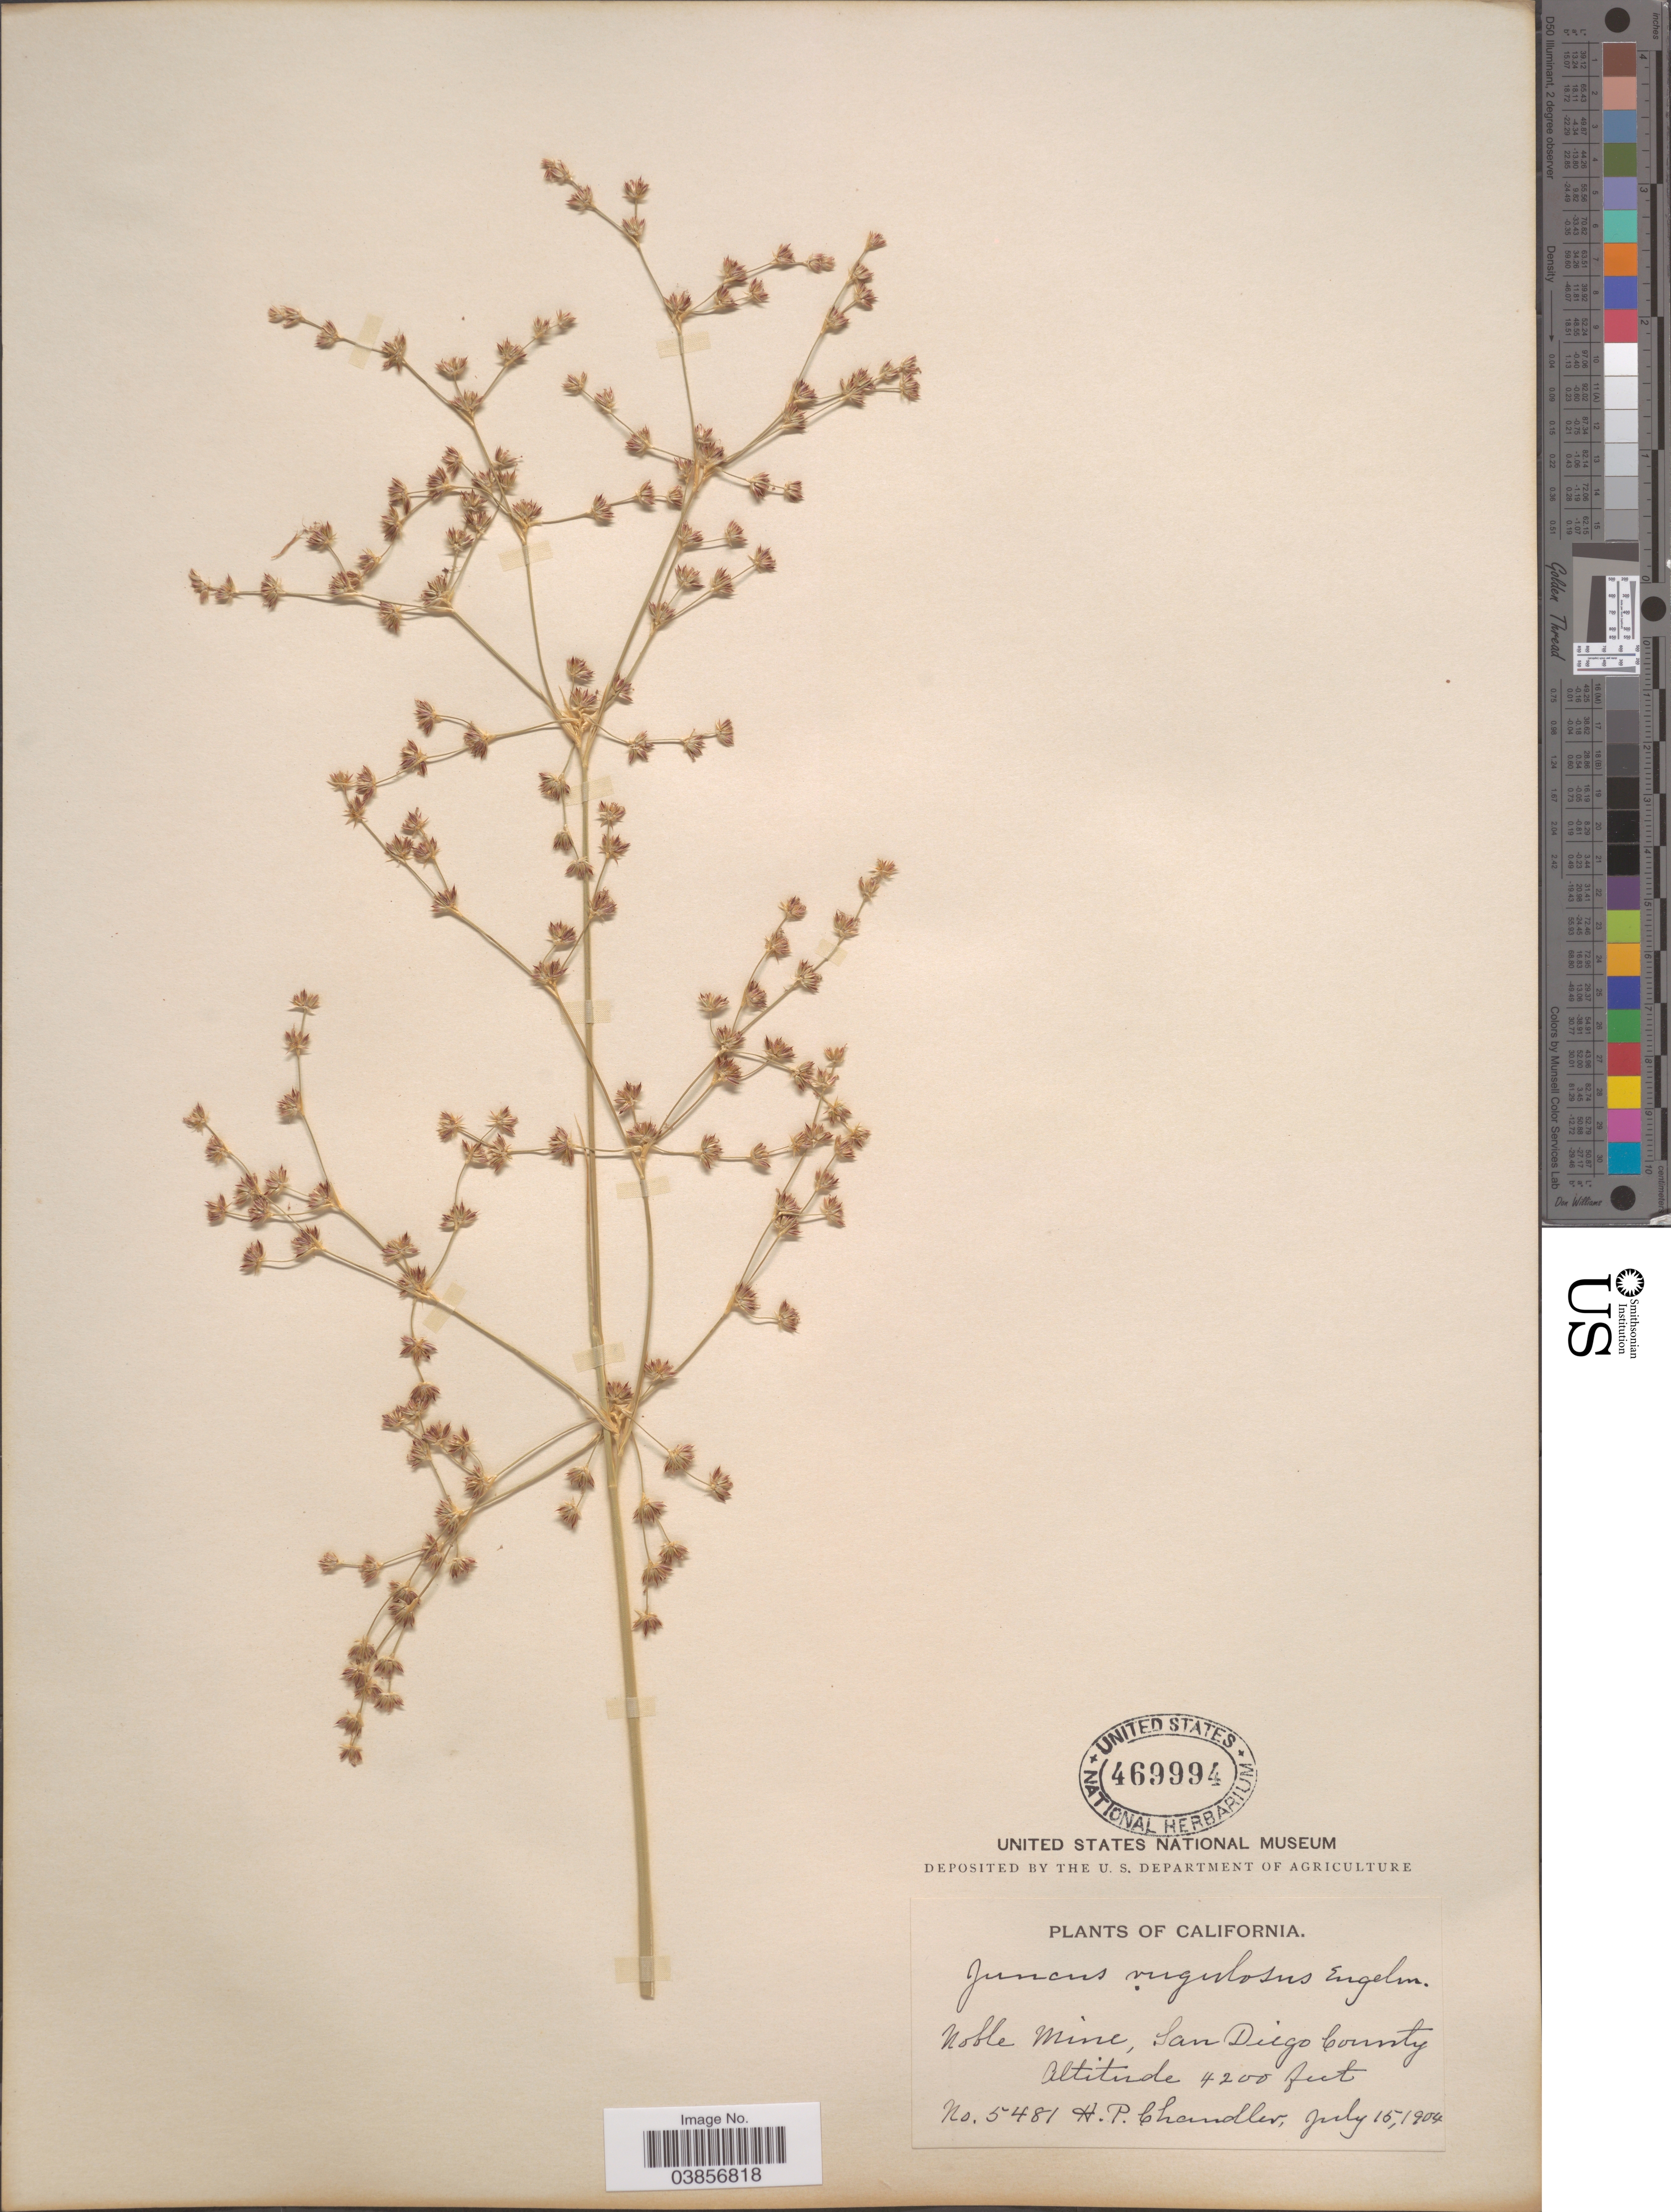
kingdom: Plantae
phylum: Tracheophyta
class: Liliopsida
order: Poales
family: Juncaceae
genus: Juncus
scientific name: Juncus rugulosus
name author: Engelm.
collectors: H. Chandler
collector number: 5481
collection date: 1904-07-15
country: United States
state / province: California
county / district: San Diego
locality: Noble Mine, San Diego County.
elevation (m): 1280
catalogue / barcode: US 469994